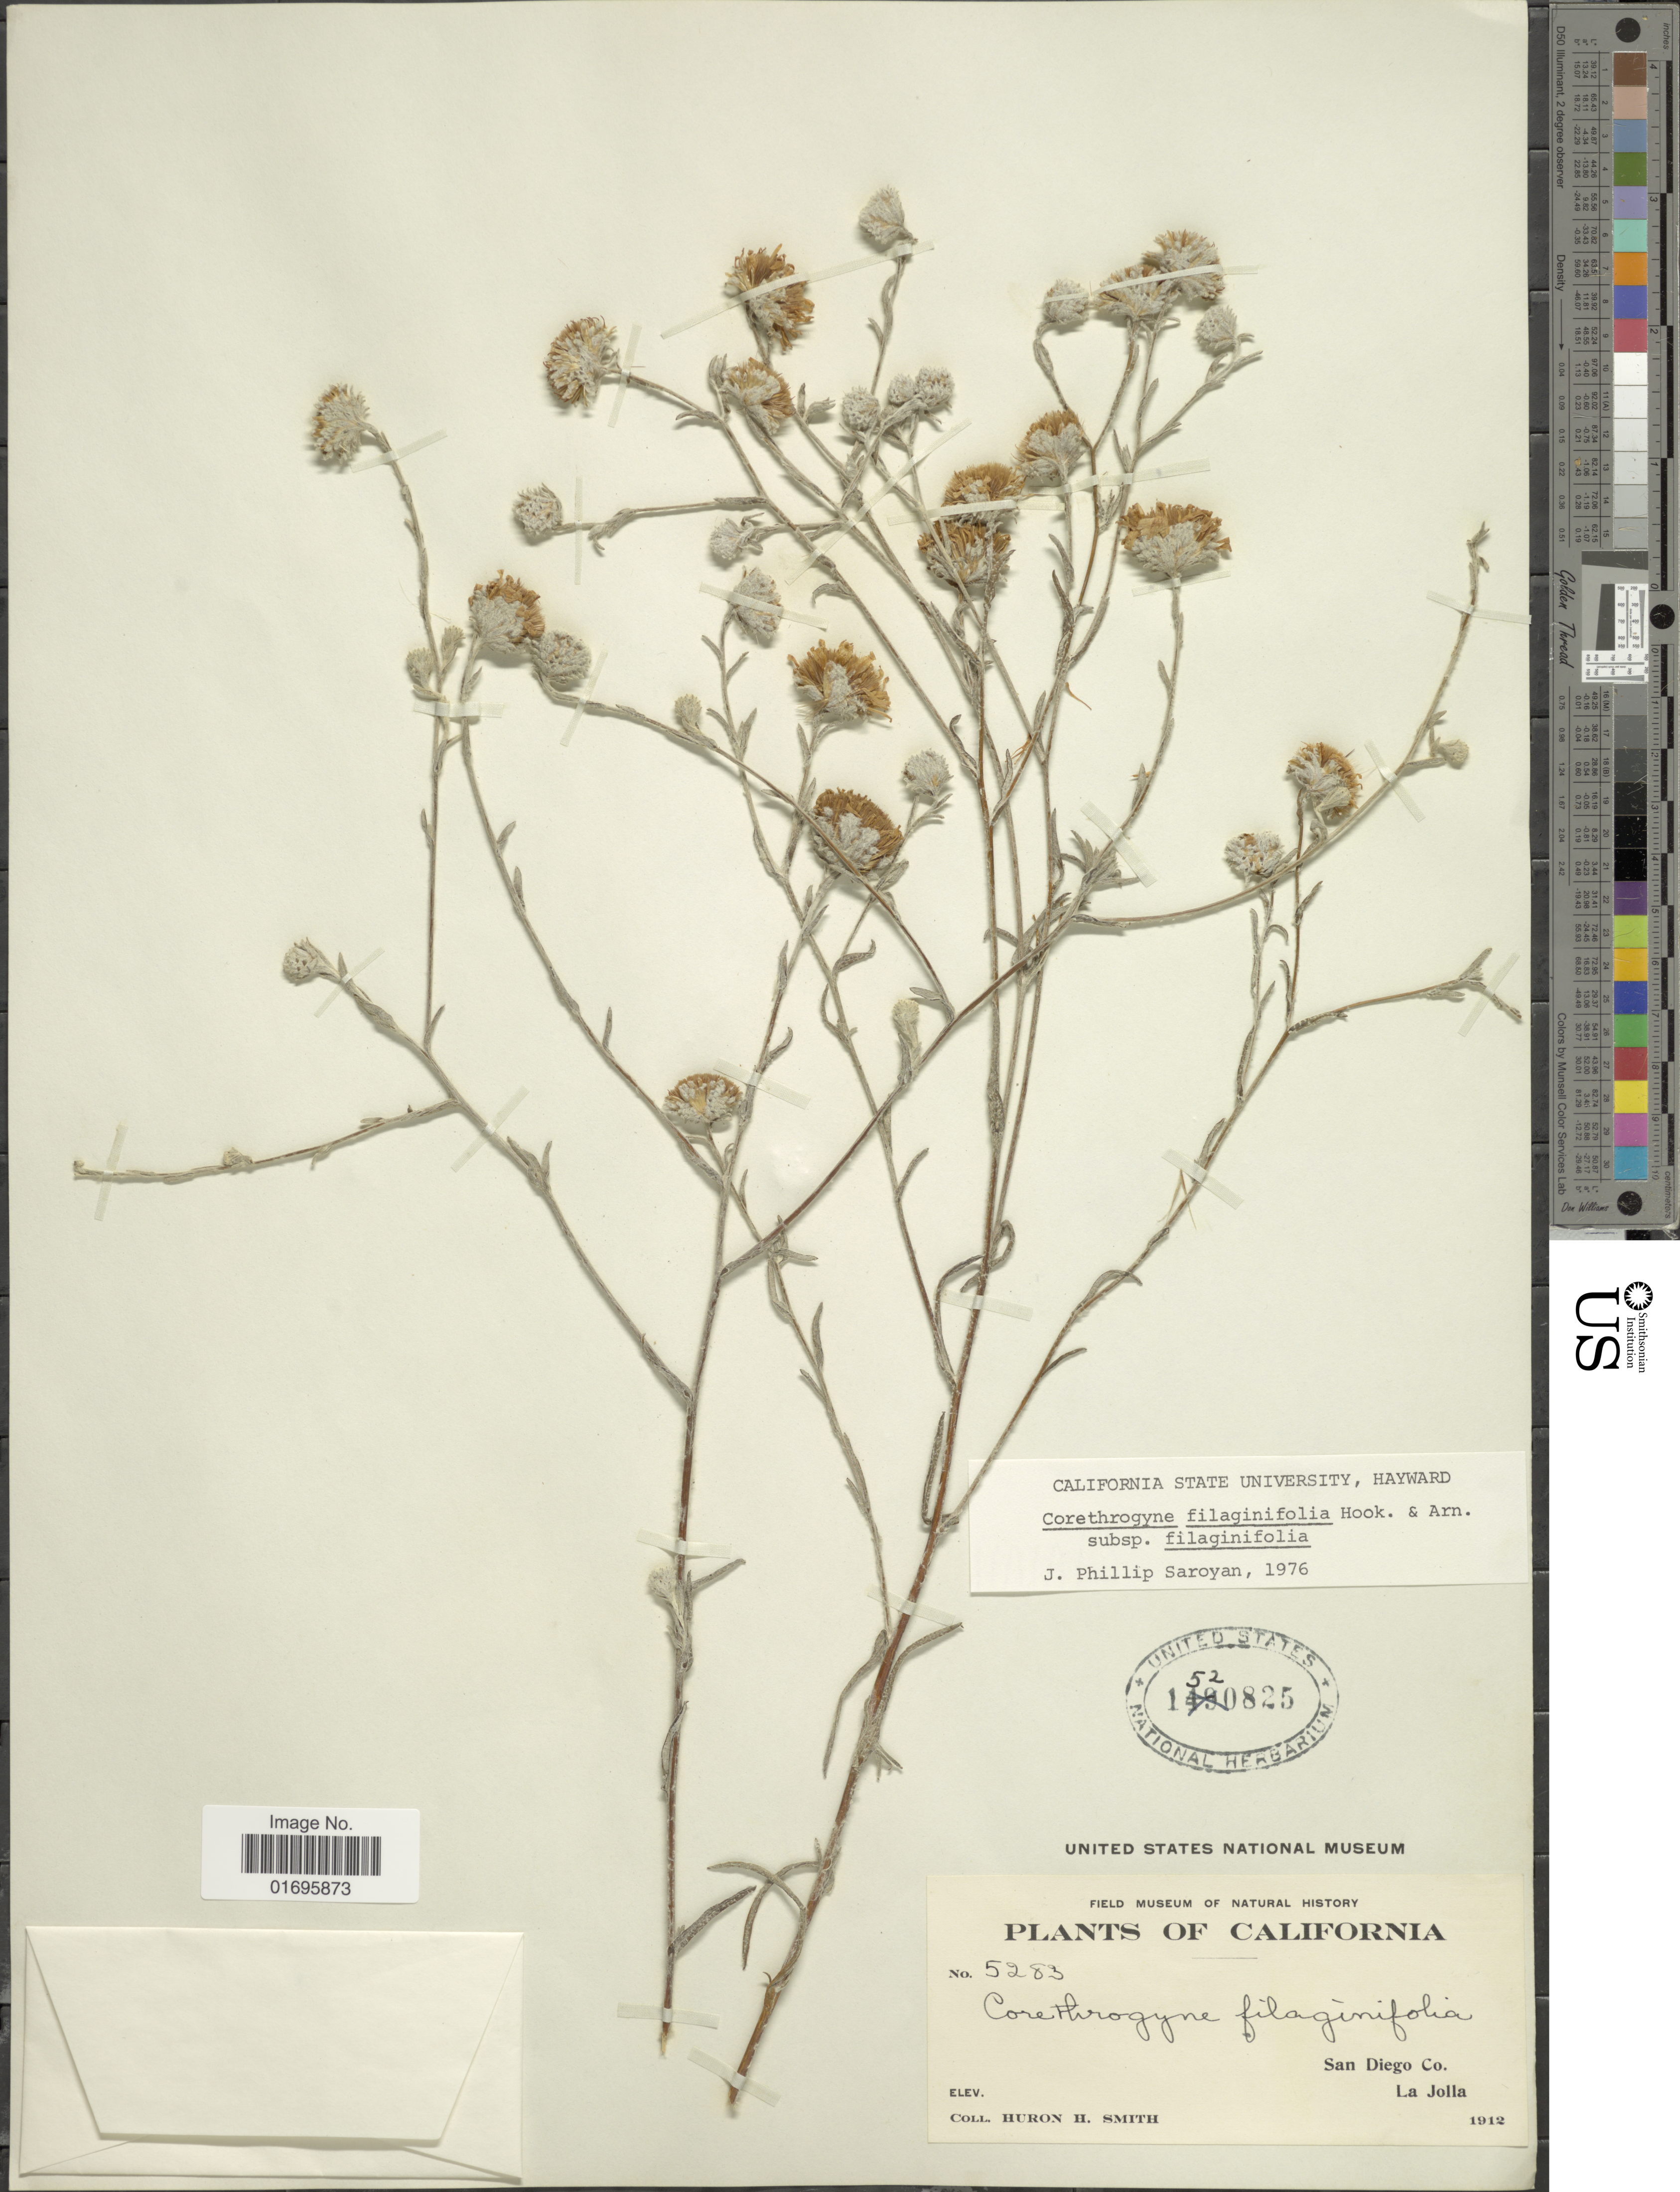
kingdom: Plantae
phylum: Tracheophyta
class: Magnoliopsida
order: Asterales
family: Asteraceae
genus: Corethrogyne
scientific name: Corethrogyne filaginifolia var. filaginifolia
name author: (Hook.) Nutt.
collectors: Huron H. Smith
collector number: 5283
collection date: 1912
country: United States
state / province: California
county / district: San Diego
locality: San Diego Co. La Jolla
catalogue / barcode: US 1520825